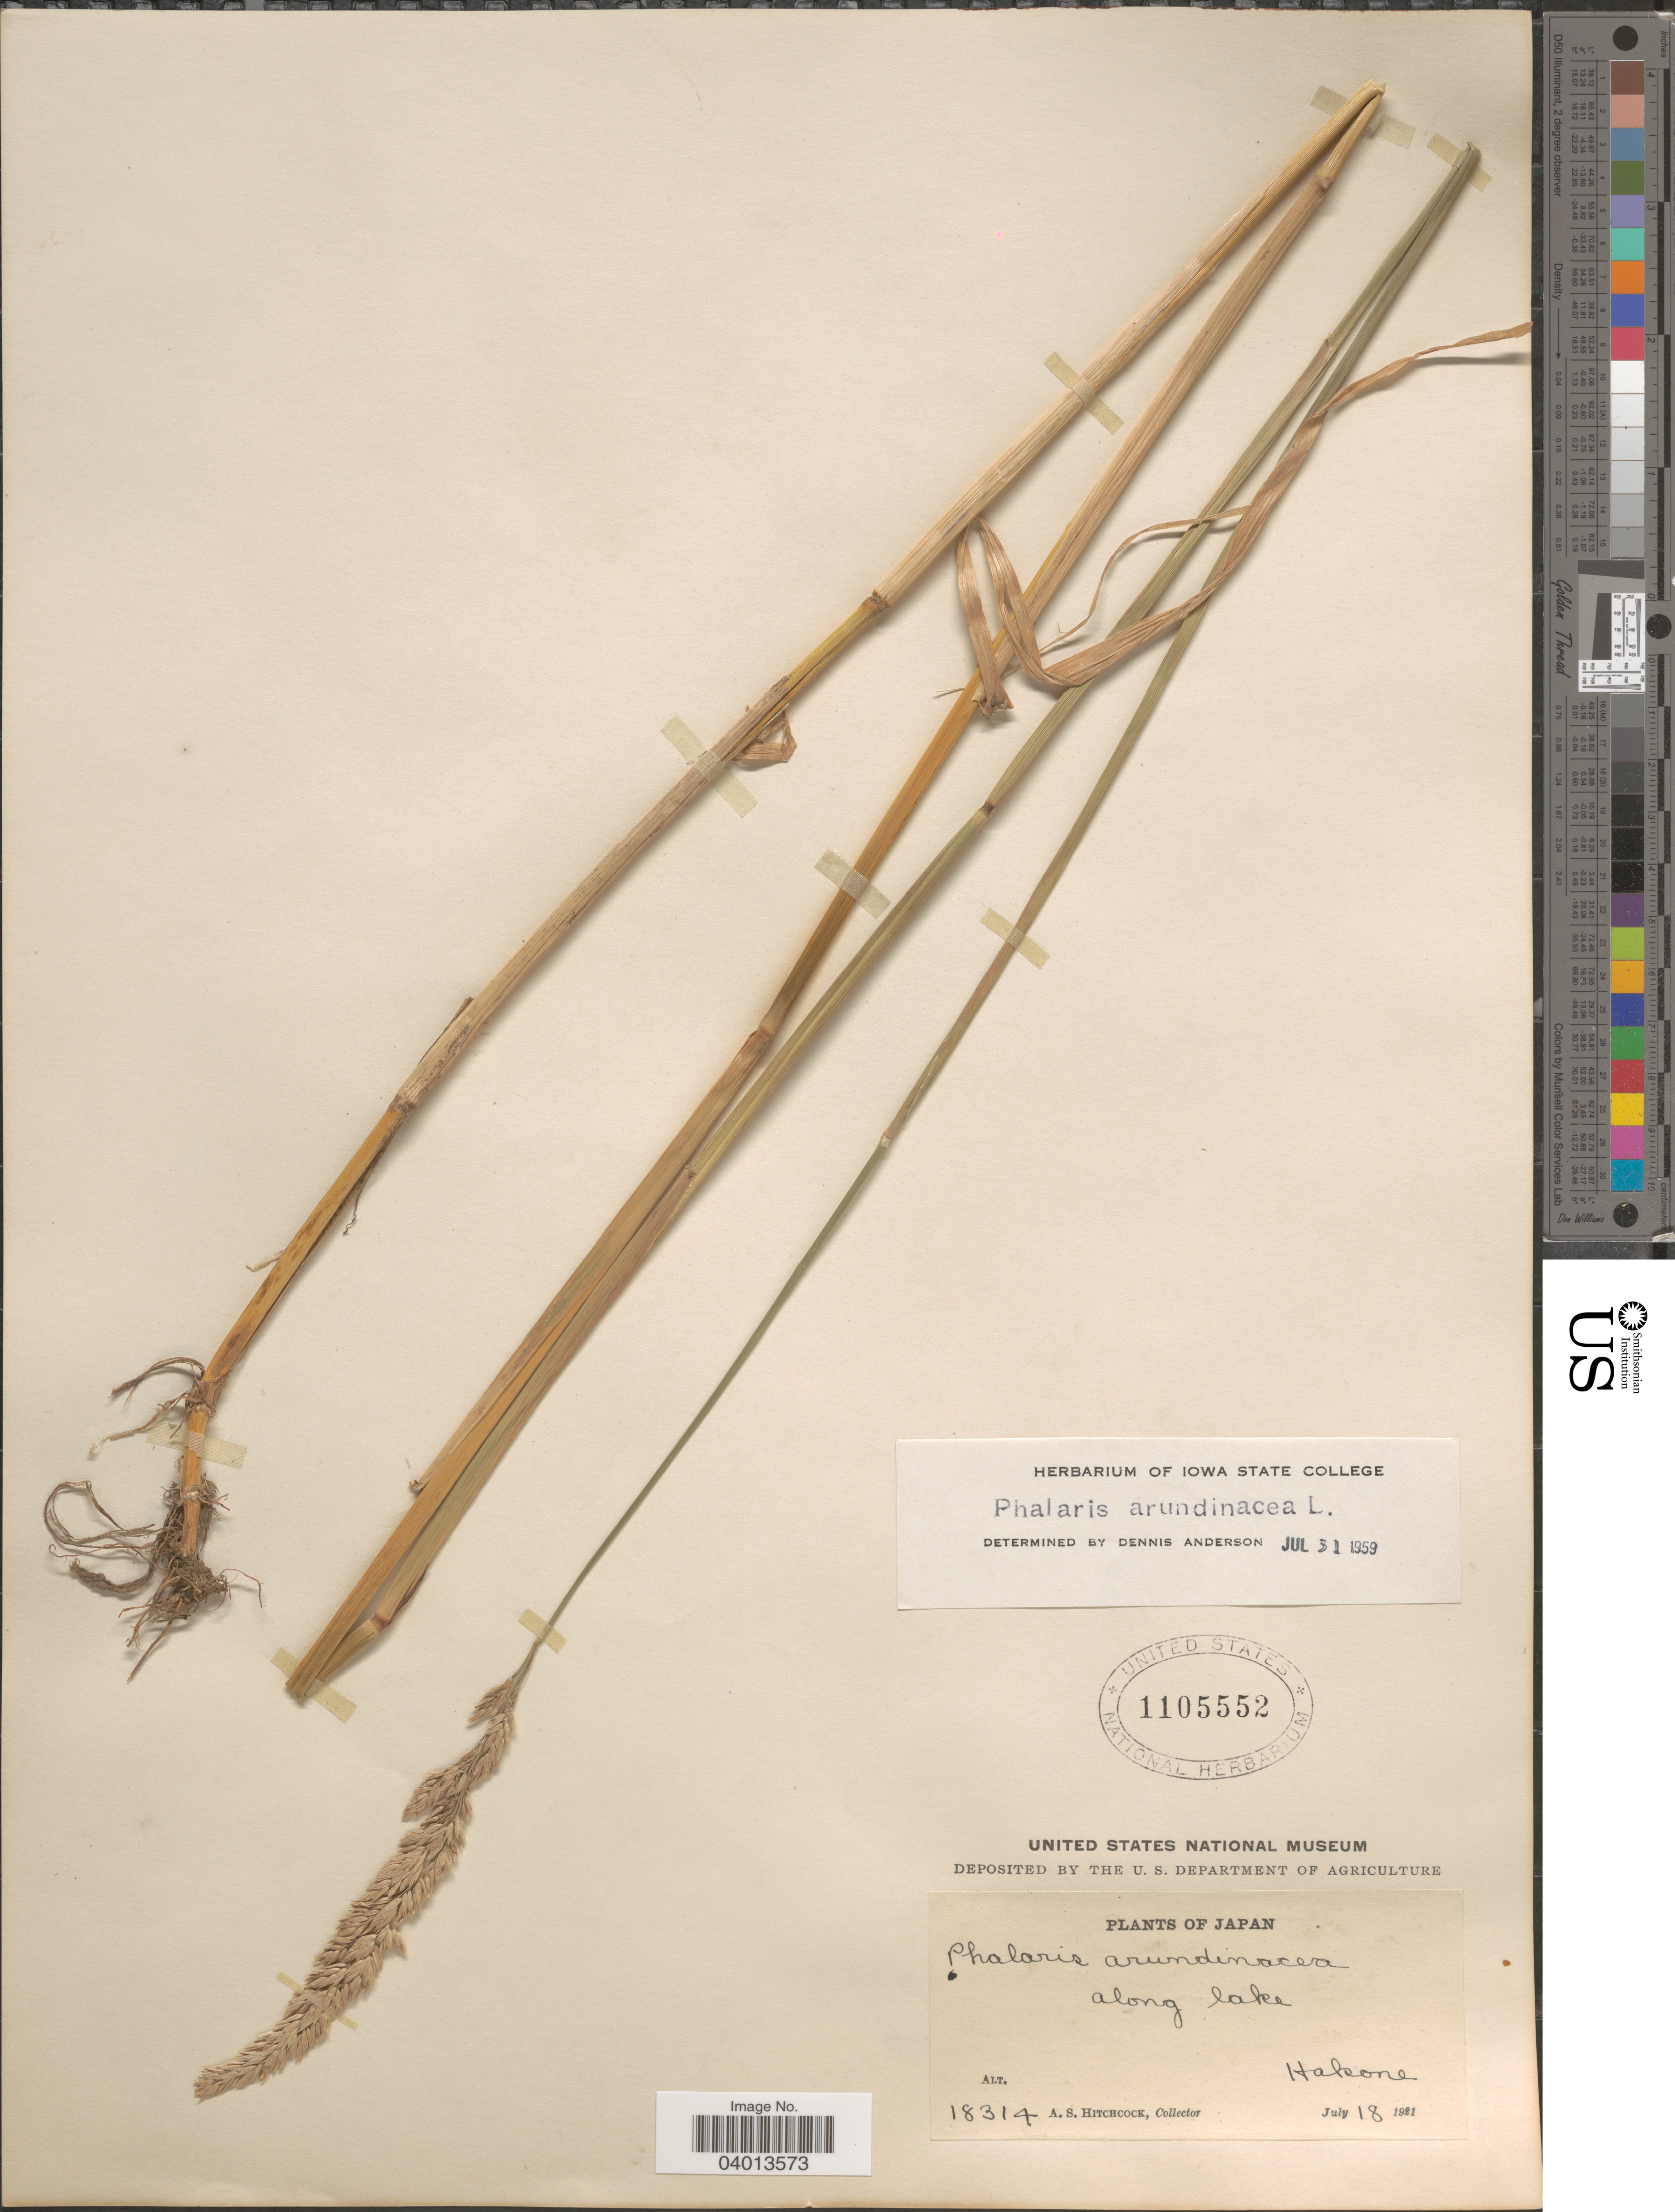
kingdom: Plantae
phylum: Tracheophyta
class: Liliopsida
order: Poales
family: Poaceae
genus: Phalaris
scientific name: Phalaris arundinacea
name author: L.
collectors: A. S. Hitchcock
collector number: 18314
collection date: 1921-07-18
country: Japan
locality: Along lake. Hakone.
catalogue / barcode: US 1105552